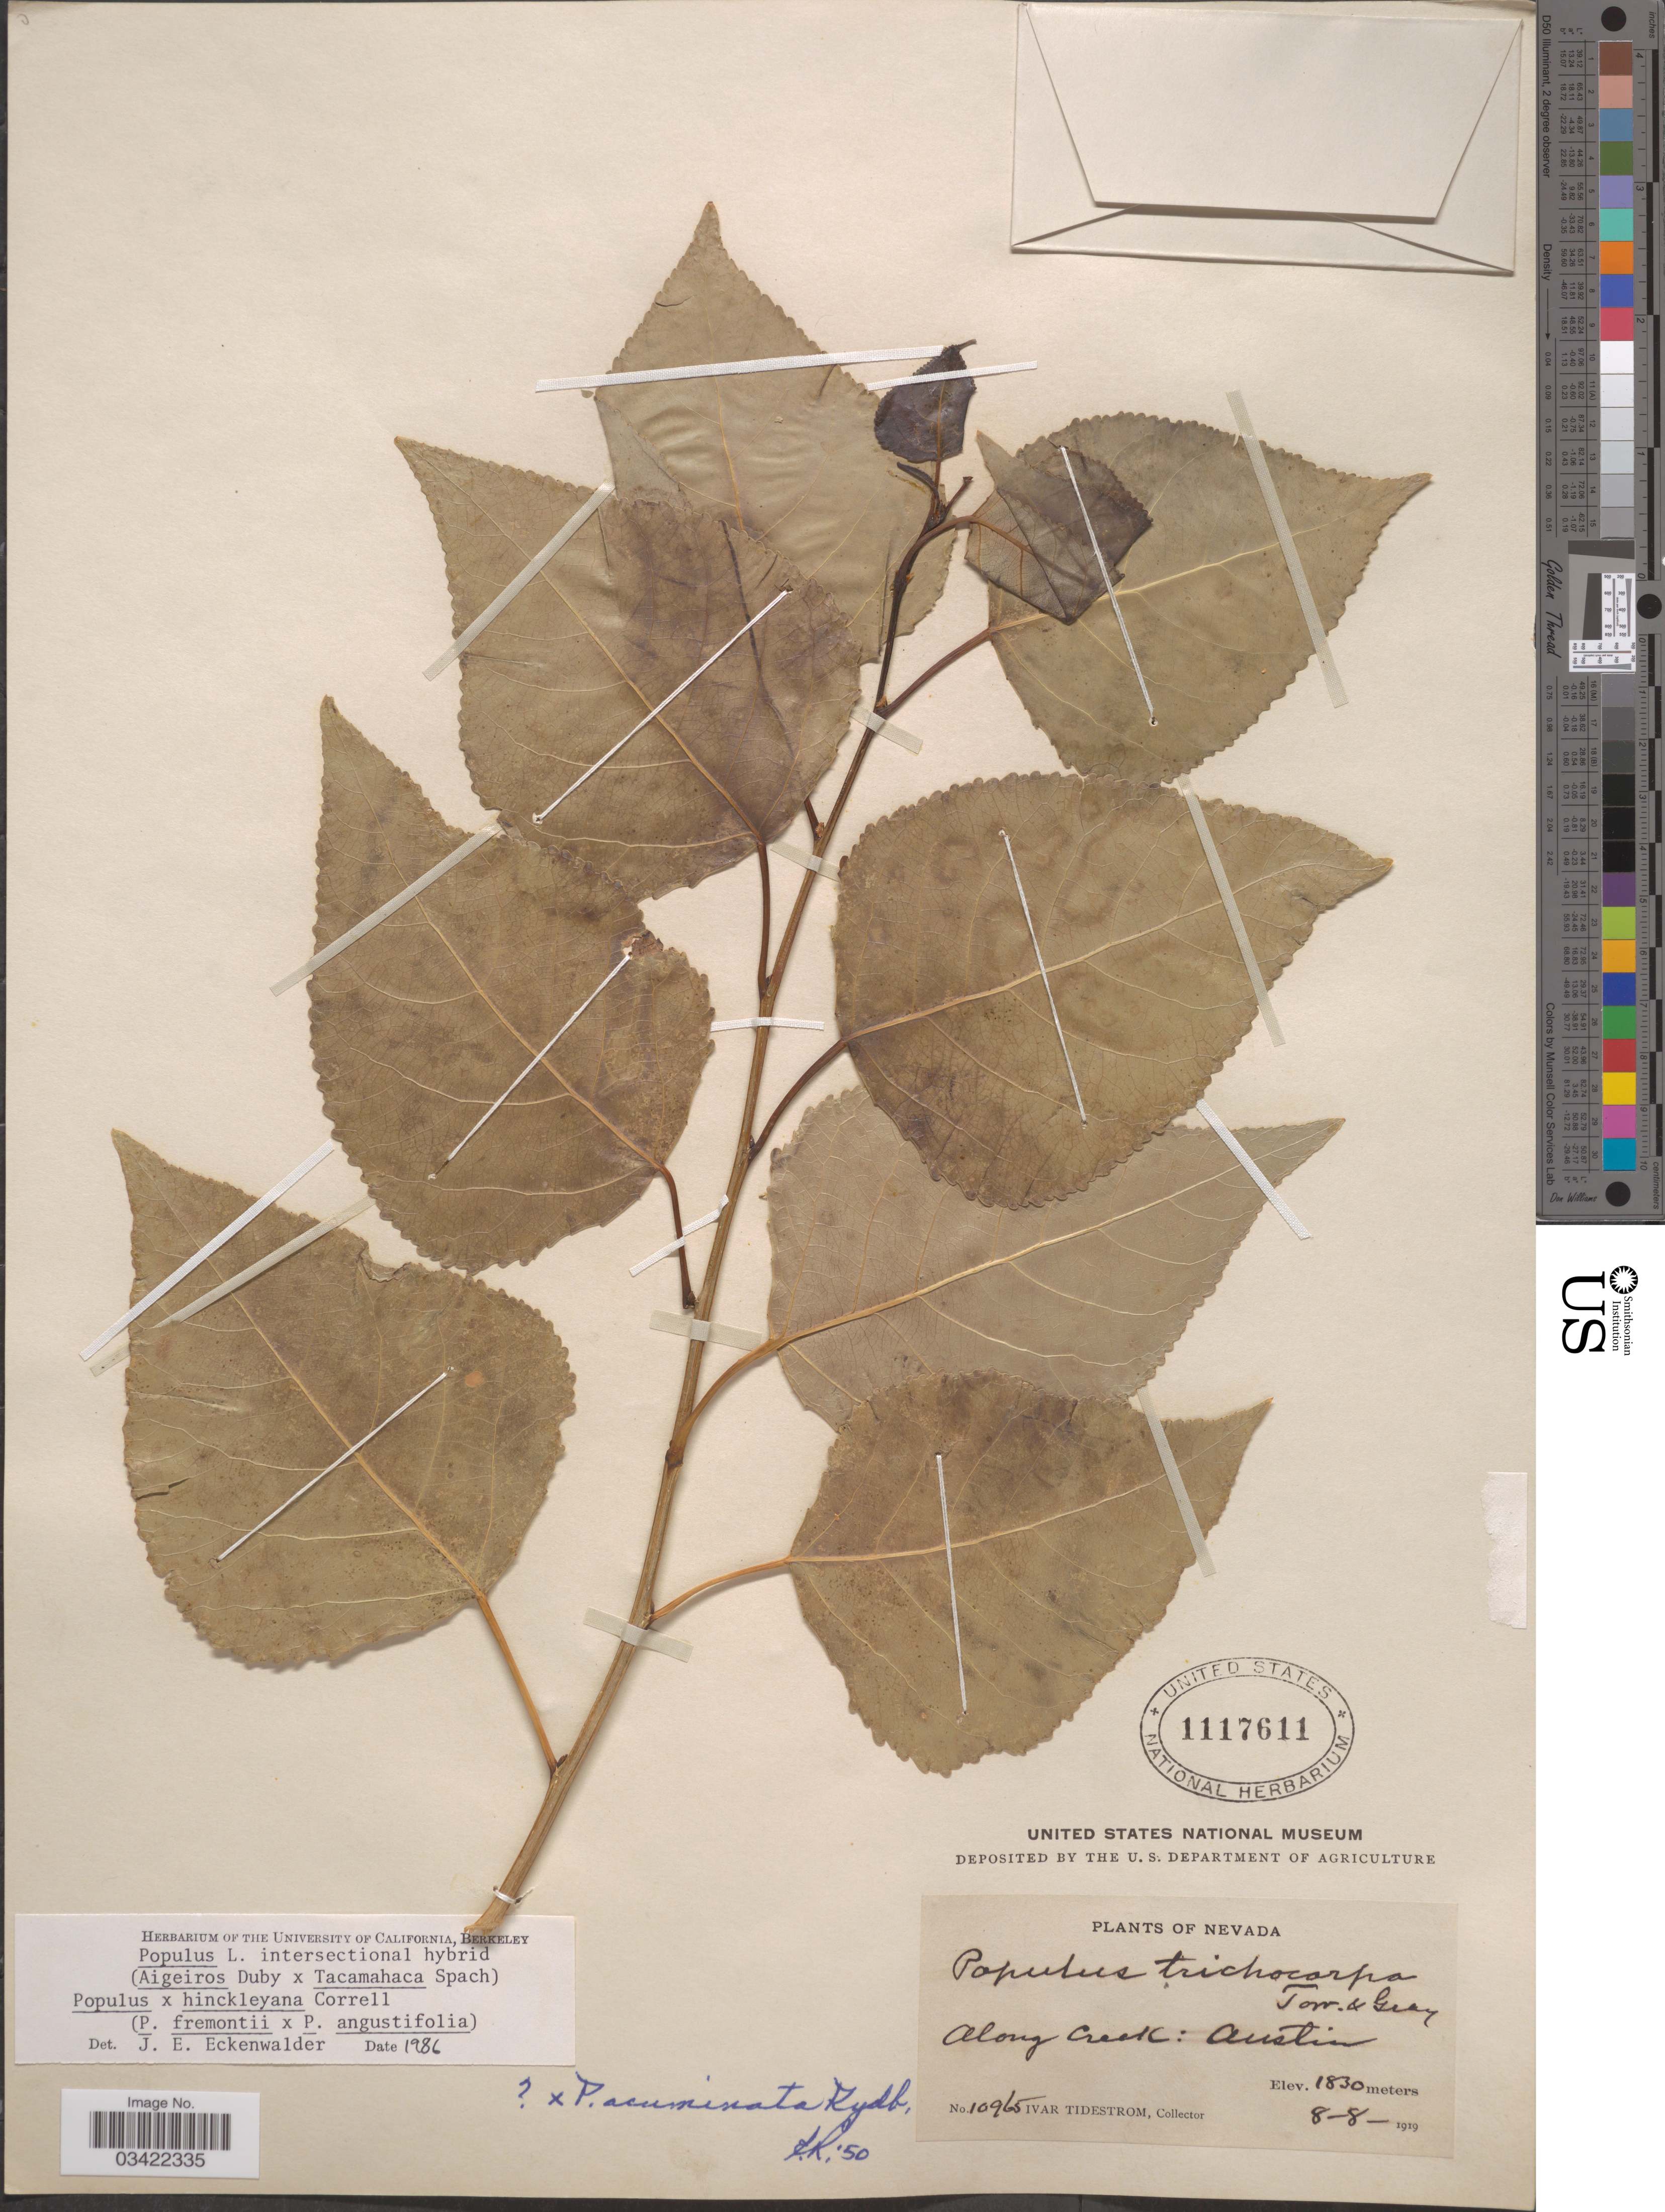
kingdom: Plantae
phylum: Tracheophyta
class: Magnoliopsida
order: Malpighiales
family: Salicaceae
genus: Populus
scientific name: Populus x hinckleyana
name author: Correll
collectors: I. F. Tidestrom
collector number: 10965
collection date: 1919-08-08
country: United States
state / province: Nevada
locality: Along creek: Austin.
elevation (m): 1830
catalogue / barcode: US 1117611